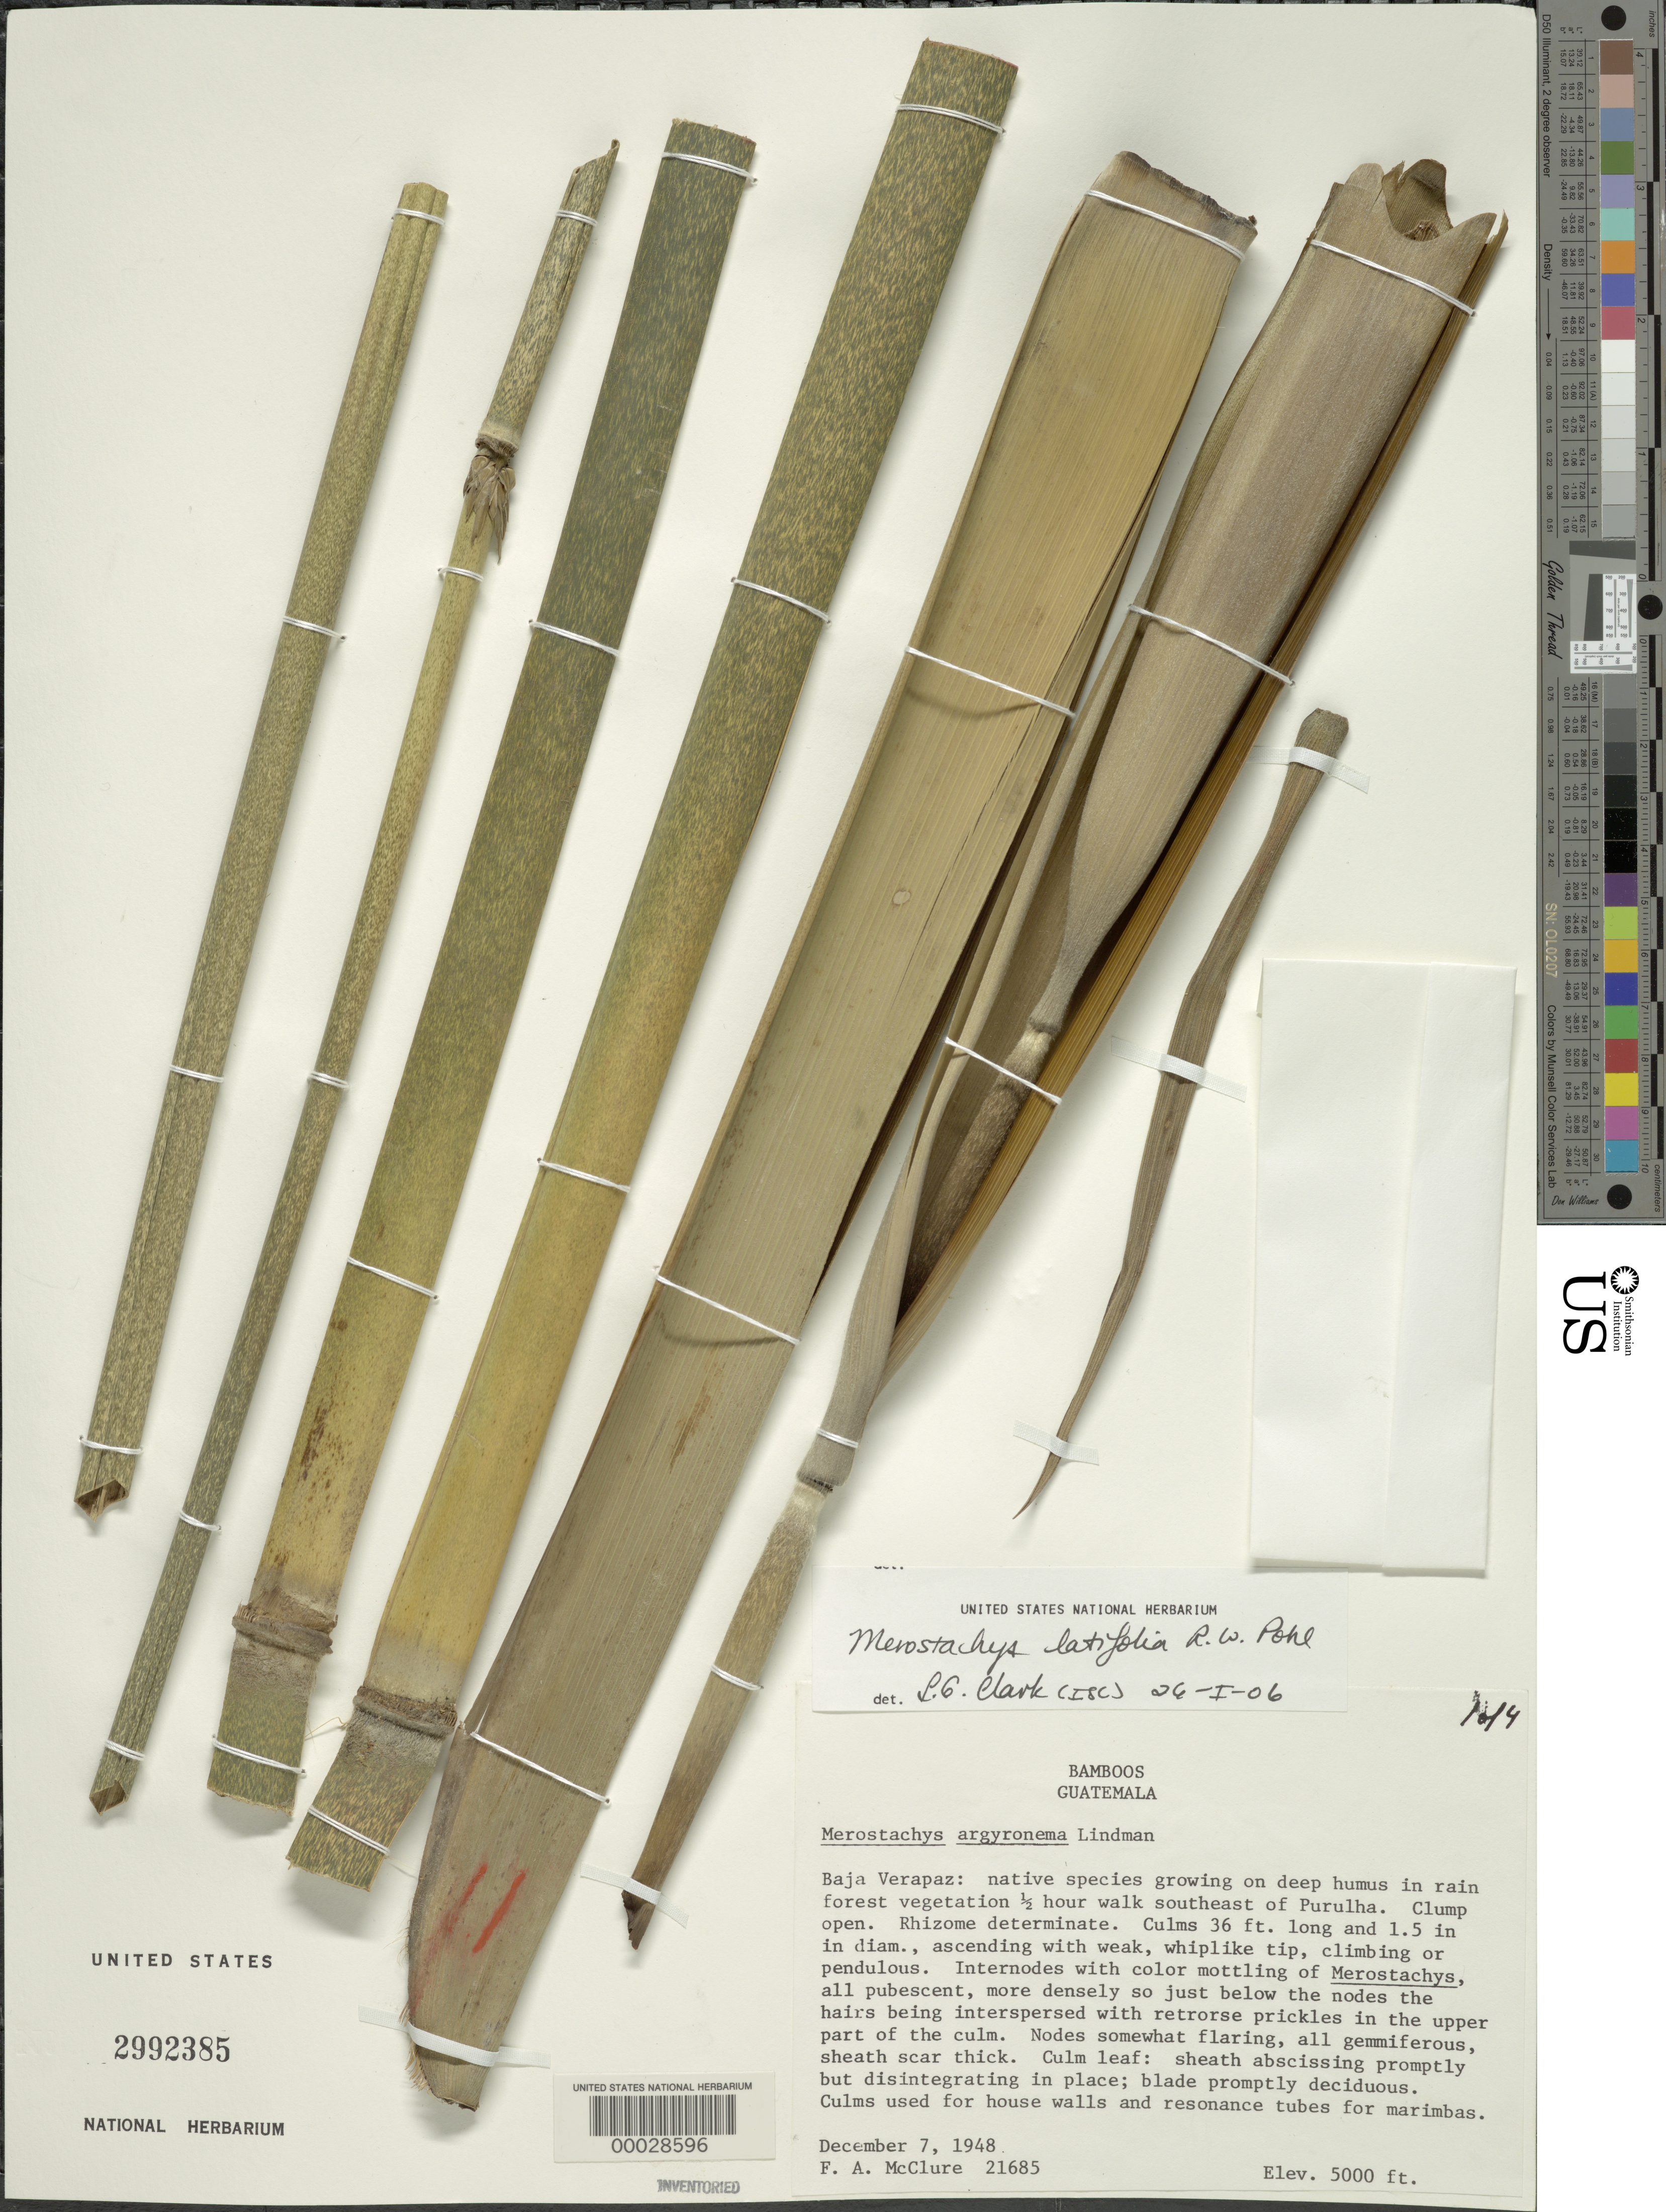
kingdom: Plantae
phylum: Tracheophyta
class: Liliopsida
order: Poales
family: Poaceae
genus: Merostachys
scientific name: Merostachys latifolia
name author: R.W. Pohl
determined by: Clark, Lynn G., (ISC), Iowa State University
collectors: F. A. McClure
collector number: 21685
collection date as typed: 07 Dec 1948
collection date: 1948-12-07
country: Guatemala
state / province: Baja Verapaz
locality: Purulka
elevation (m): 1525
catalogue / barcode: US 2992385